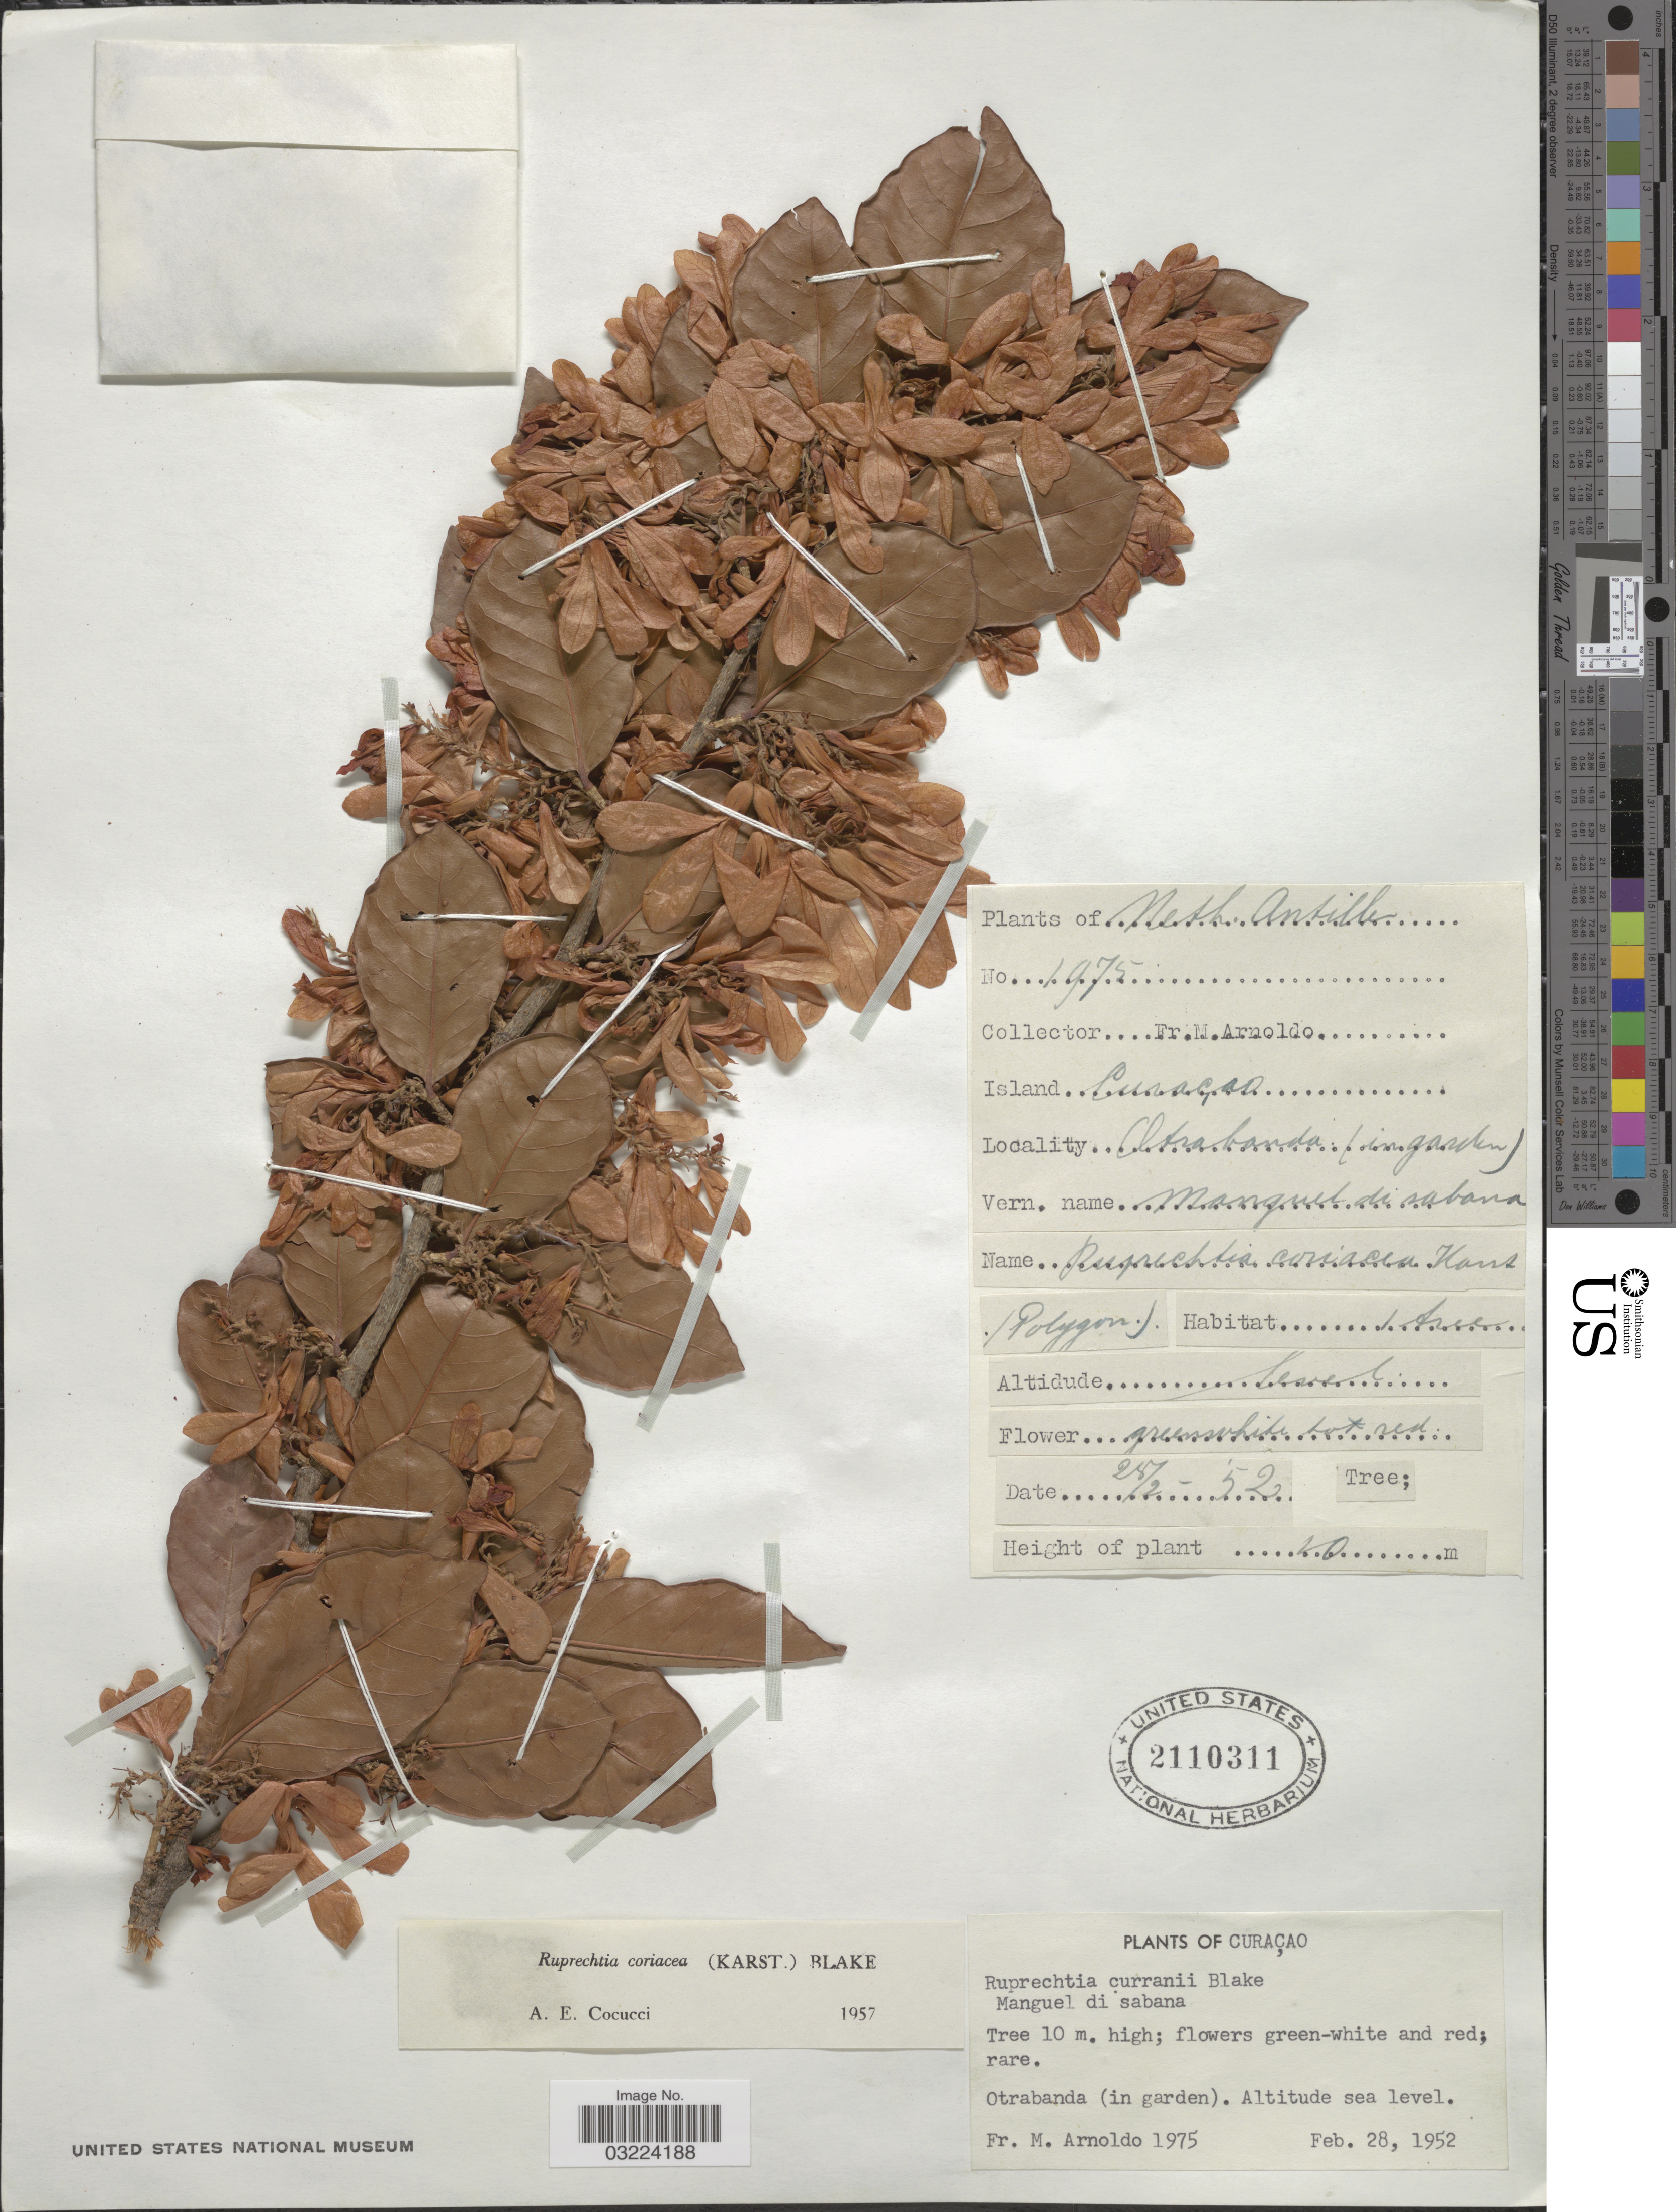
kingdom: Plantae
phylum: Tracheophyta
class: Magnoliopsida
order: Caryophyllales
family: Polygonaceae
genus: Ruprechtia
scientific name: Ruprechtia curranii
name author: S.F. Blake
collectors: N. Arnoldo-Broeders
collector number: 1975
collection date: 1952-02-28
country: Curaçao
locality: Neth. Antille, Otrabanda (in garden).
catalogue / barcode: US 2110311